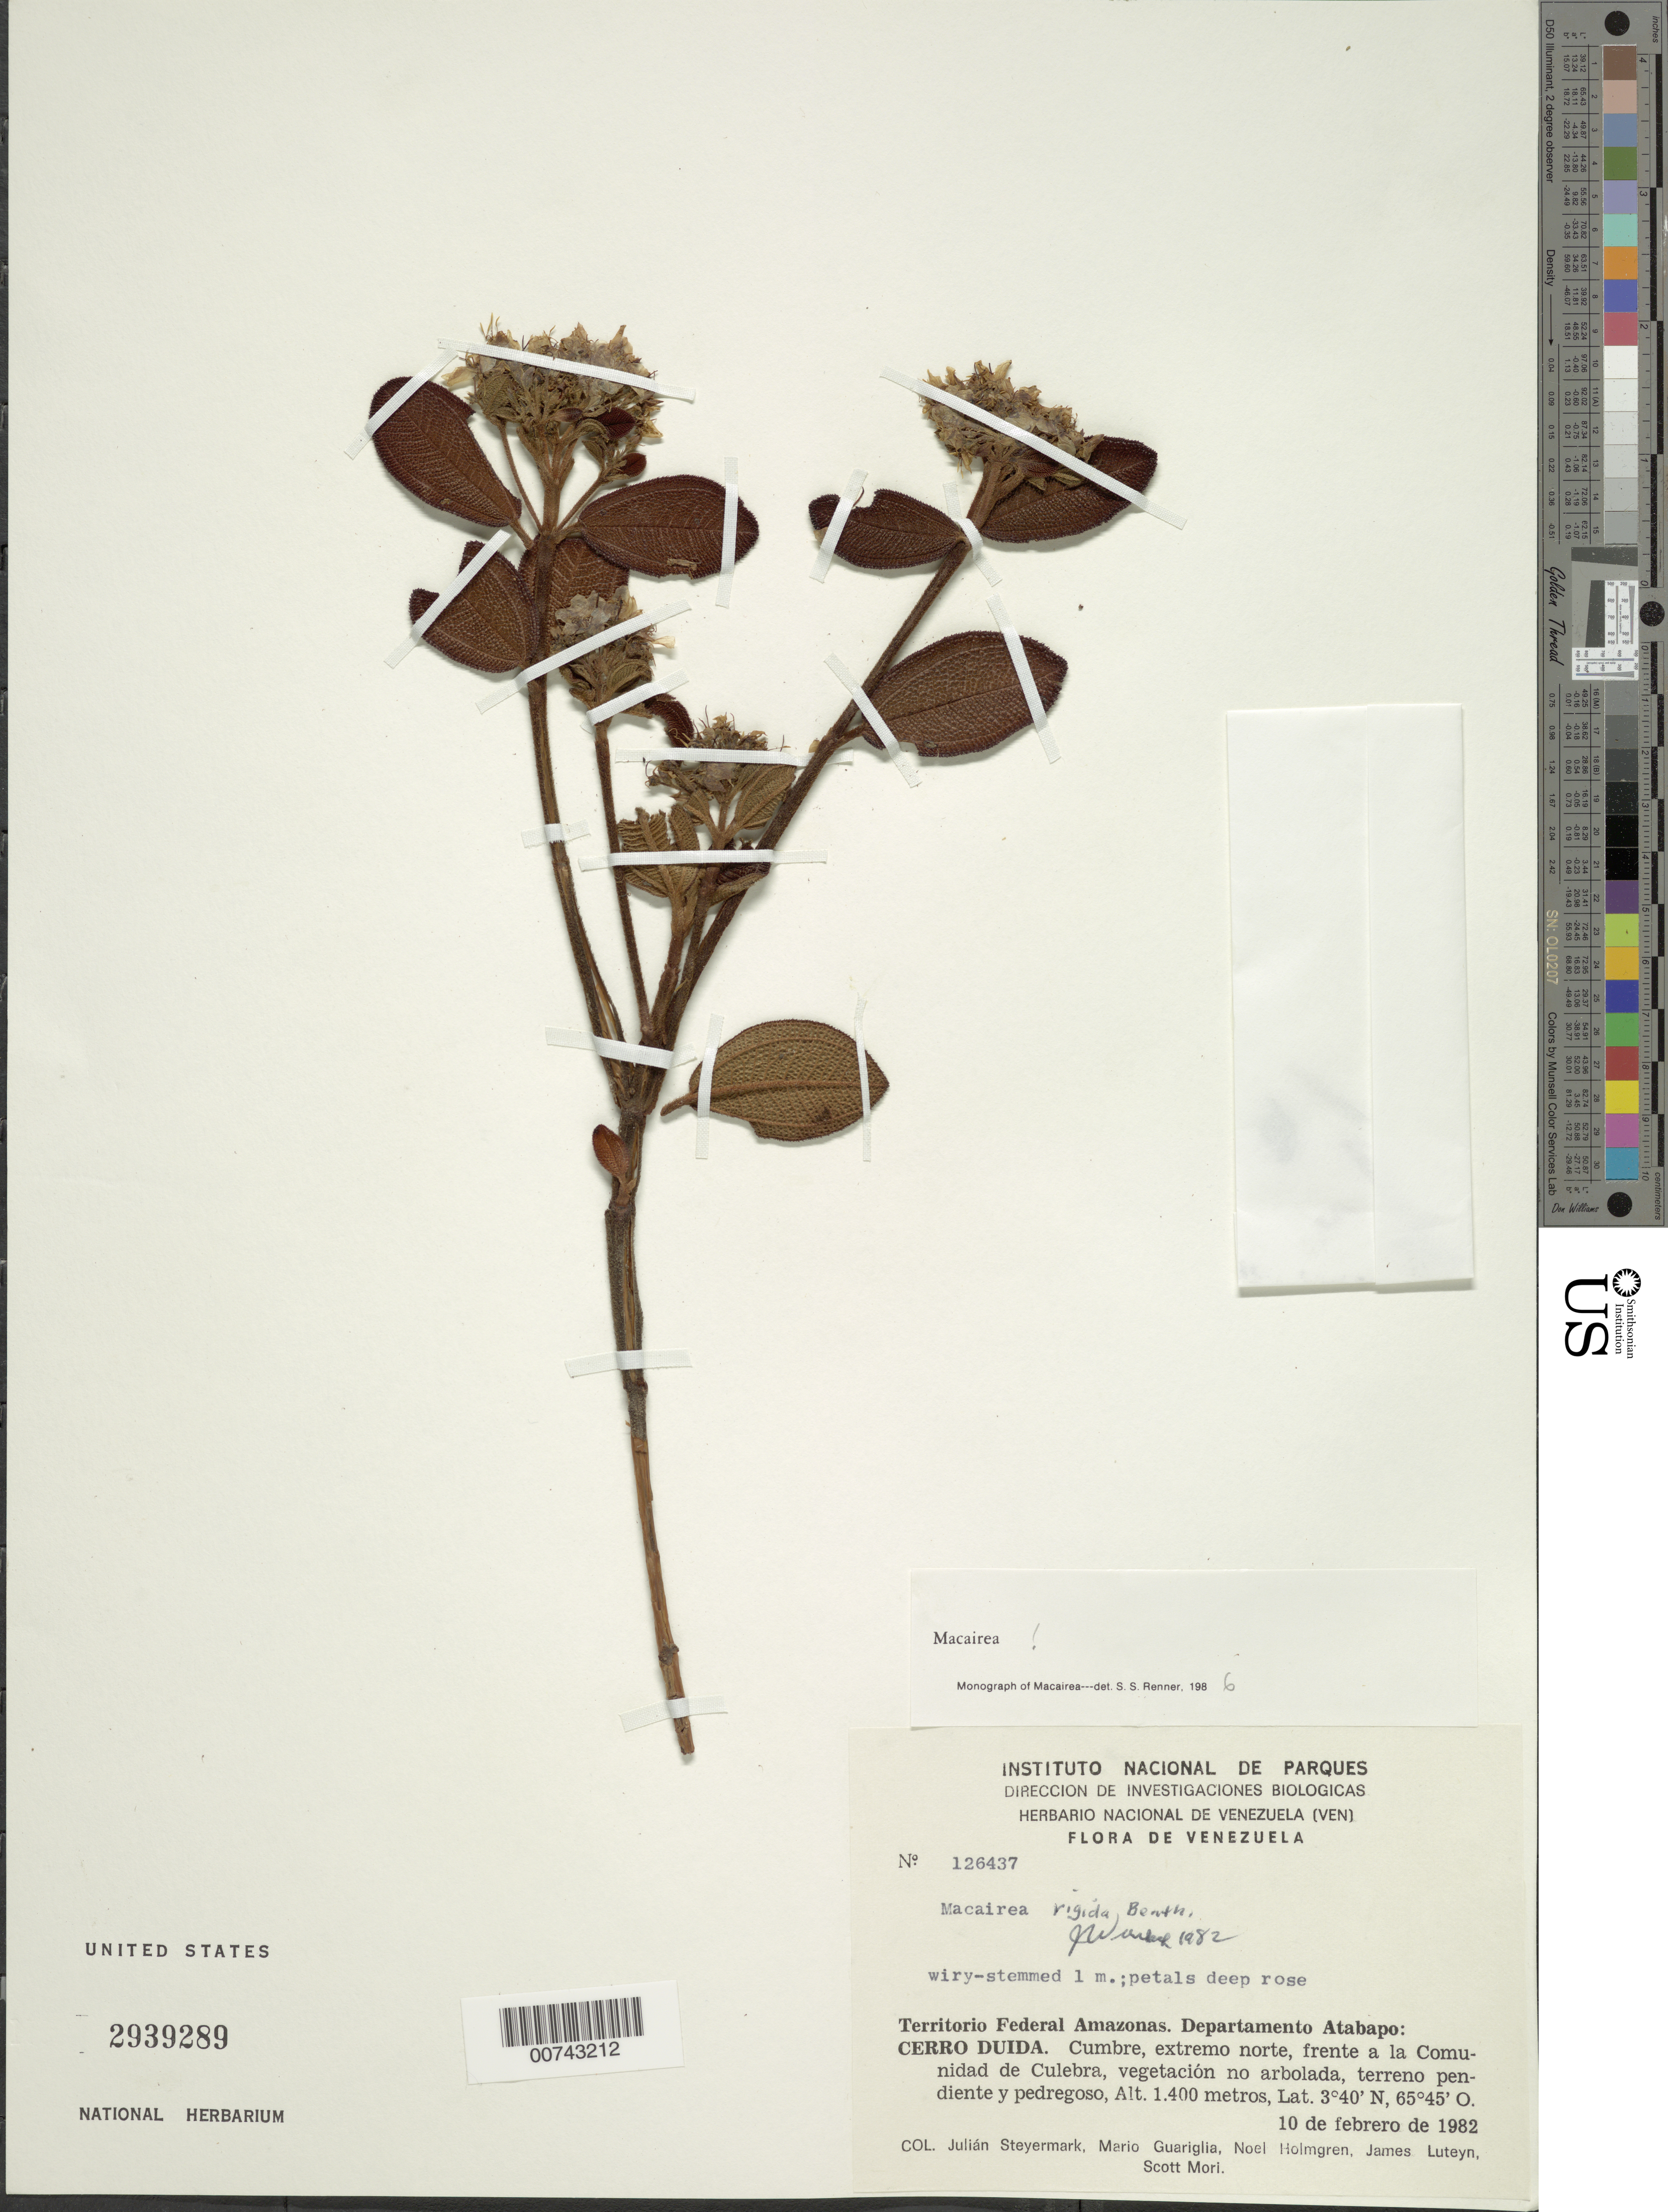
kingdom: Plantae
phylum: Tracheophyta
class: Magnoliopsida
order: Myrtales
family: Melastomataceae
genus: Macairea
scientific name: Macairea rigida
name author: Benth.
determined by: Wurdack, John J., (US), US (UNITED STATES)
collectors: J. Steyermark, M. Guariglia P., N. H. Holmgren, J. L. Luteyn & S. Mori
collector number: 126437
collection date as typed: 10-Feb-82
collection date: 1982-02-10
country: Venezuela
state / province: Amazonas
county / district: Atabapo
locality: Cerro Duida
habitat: Cumbre, extreme norte, vegetación no arbolada, terreno pendiente y pedregoso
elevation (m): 1400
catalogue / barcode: US 2939289